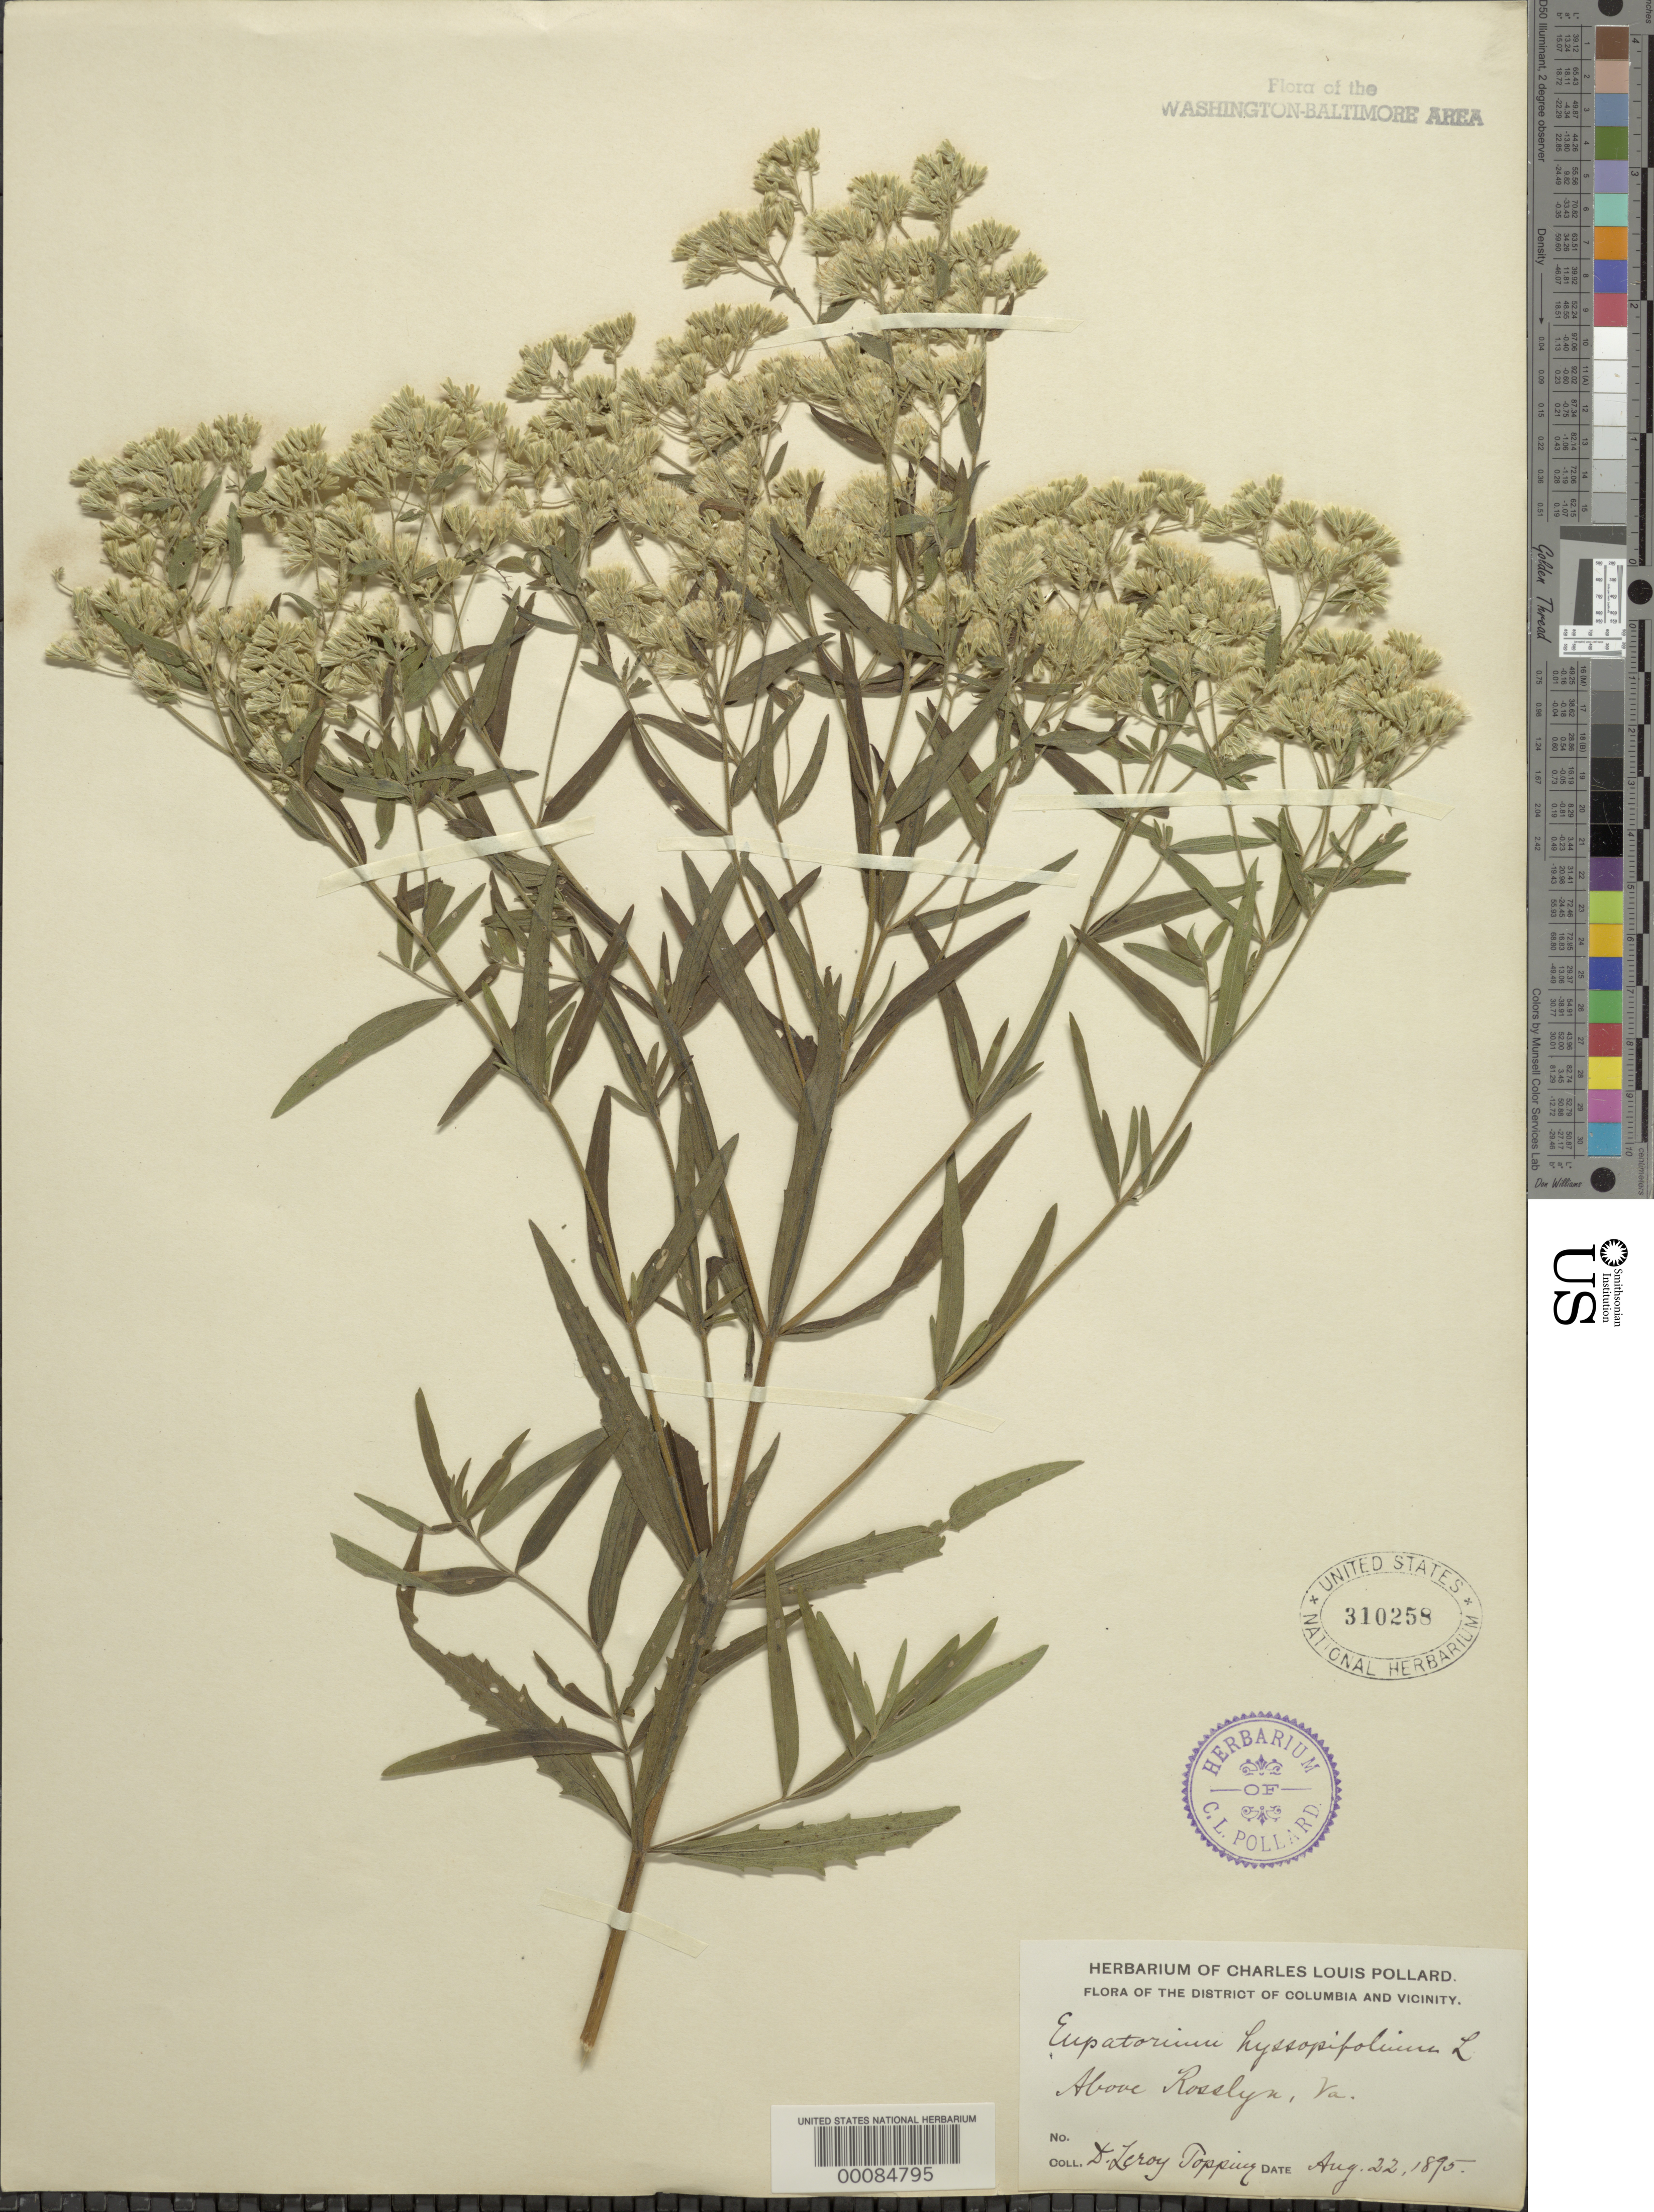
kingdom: Plantae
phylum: Tracheophyta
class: Magnoliopsida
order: Asterales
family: Asteraceae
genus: Eupatorium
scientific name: Eupatorium hyssopifolium var. laciniatum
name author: A. Gray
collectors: D. L. Topping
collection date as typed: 22 Aug 1895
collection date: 1895-08-22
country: United States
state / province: Virginia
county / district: Arlington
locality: Above Rosslyn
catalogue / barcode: US 310258